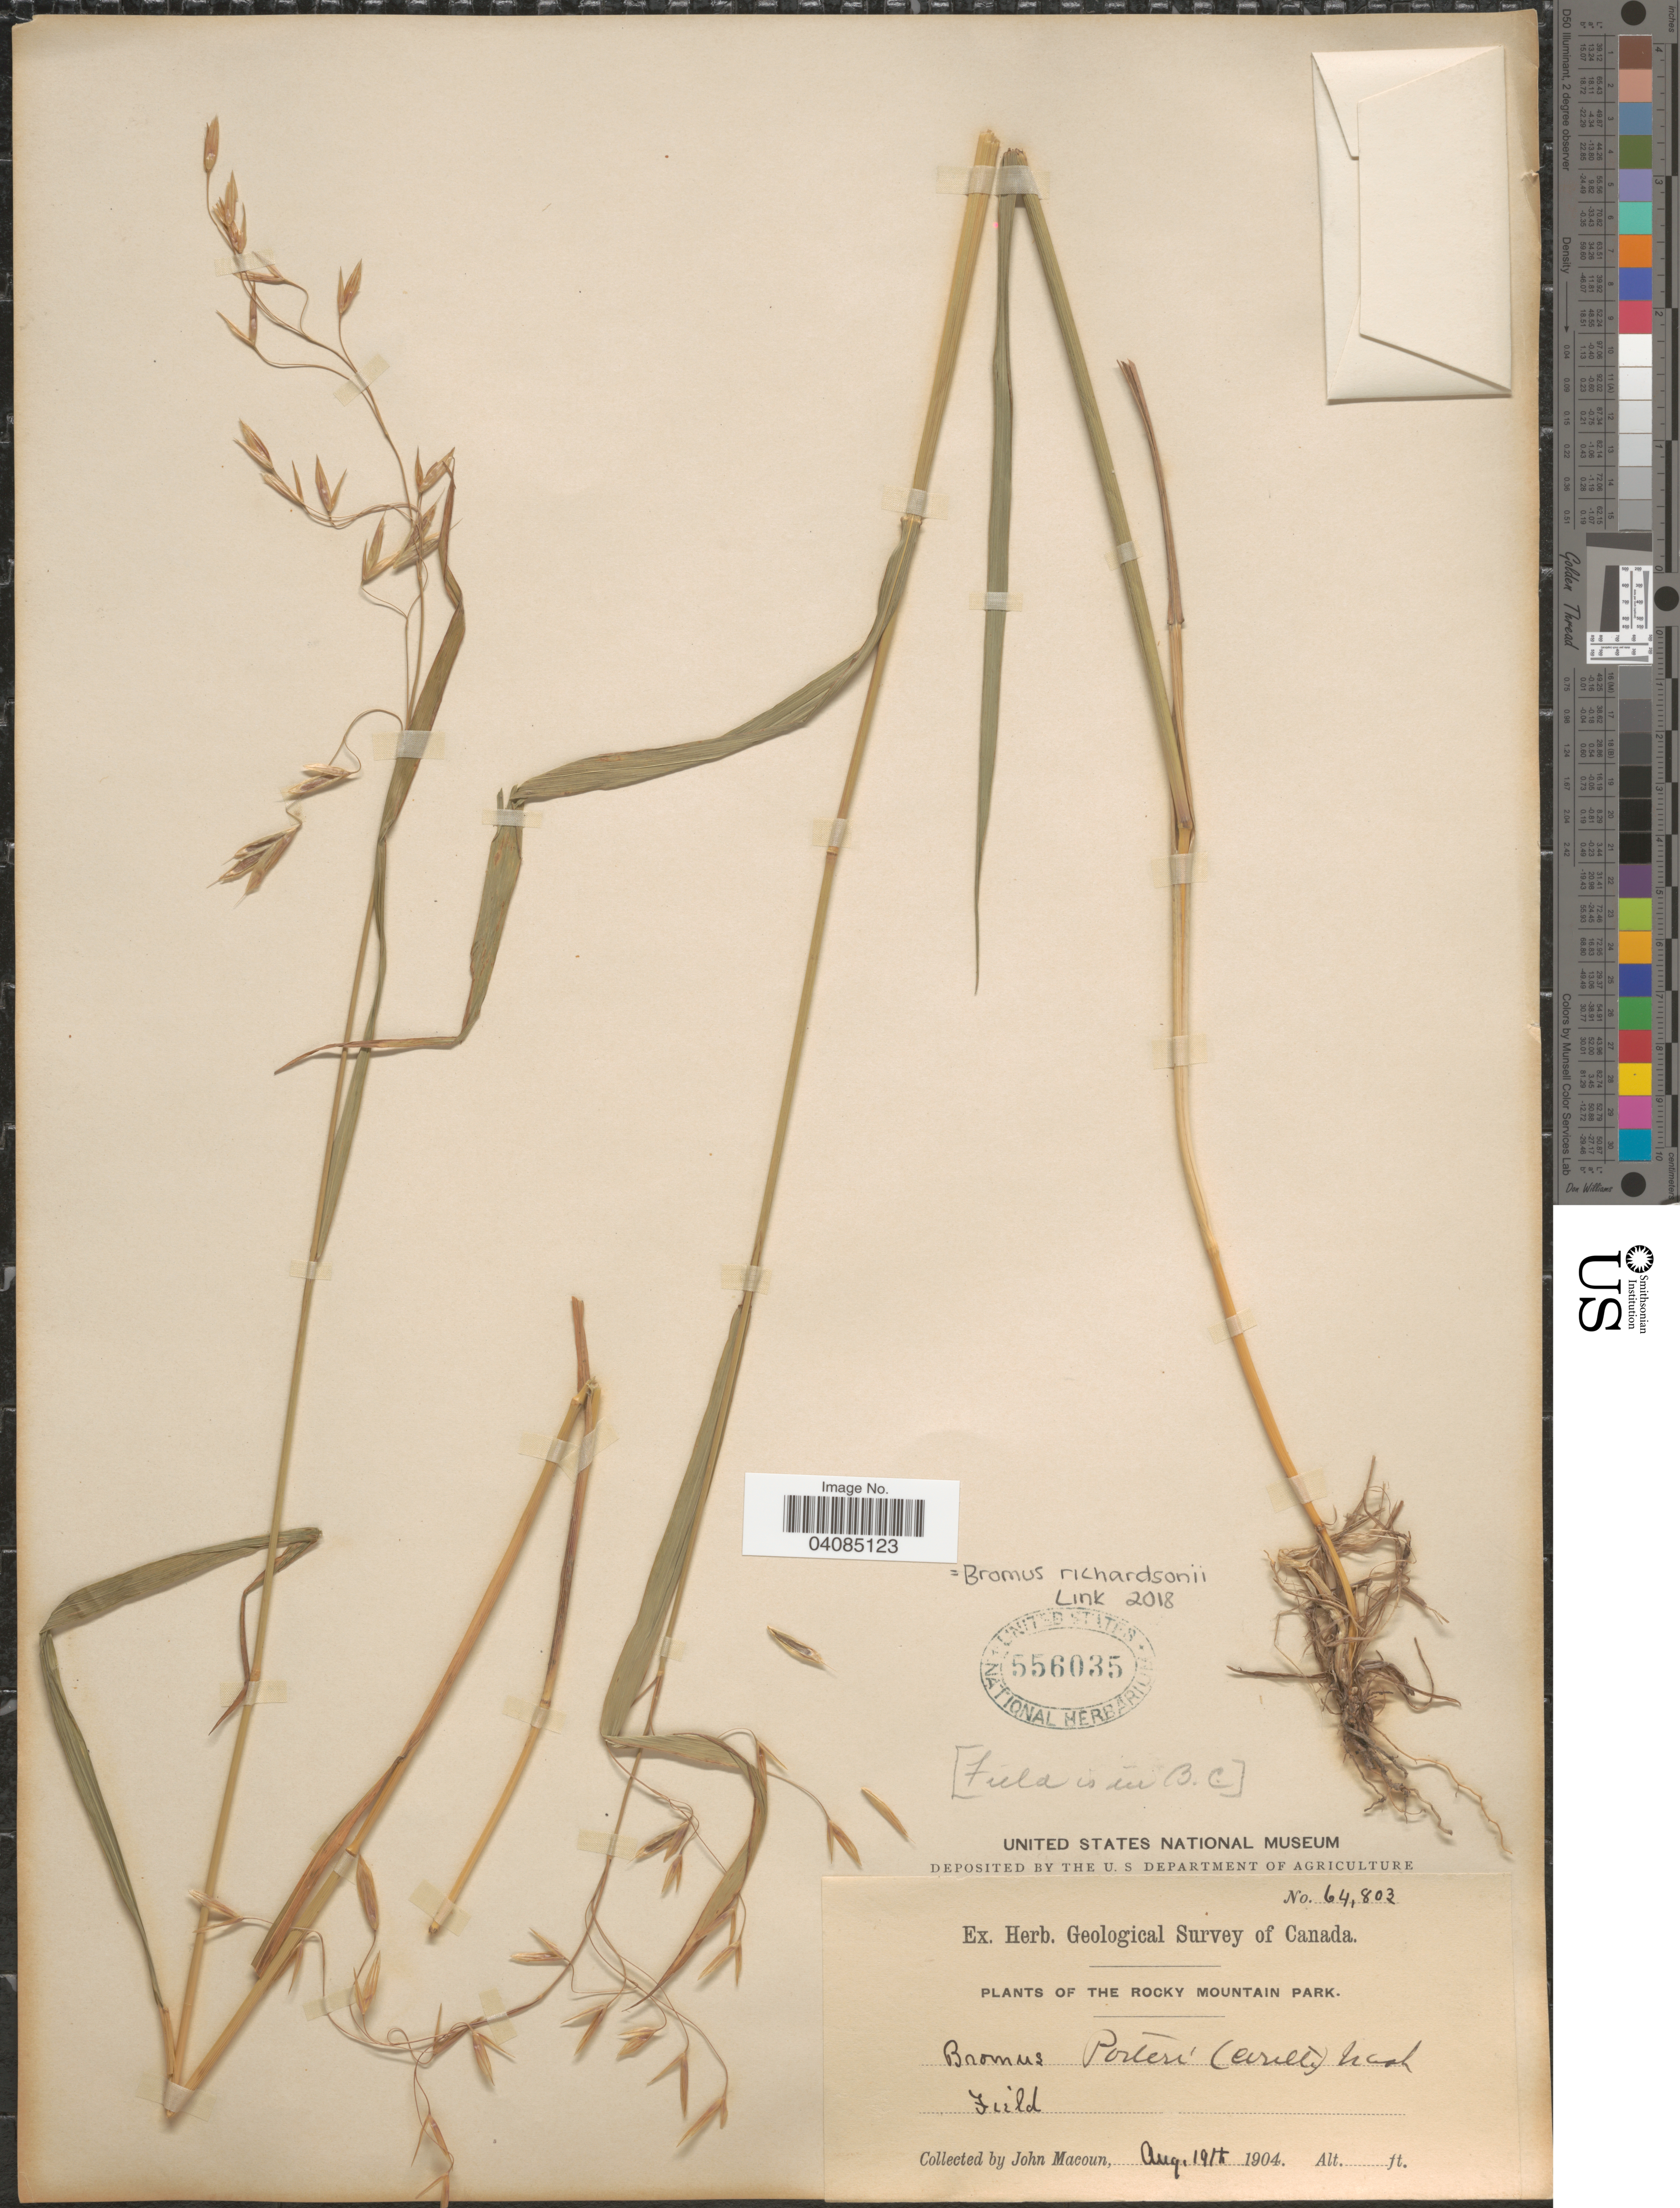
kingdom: Plantae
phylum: Tracheophyta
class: Liliopsida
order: Poales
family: Poaceae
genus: Bromus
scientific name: Bromus richardsonii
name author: Link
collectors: J. Macoun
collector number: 64803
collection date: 1904-08-19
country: Canada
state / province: British Columbia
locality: Geological Survey of Canada. The Rocky Mountain Park. Field.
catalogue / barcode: US 556035